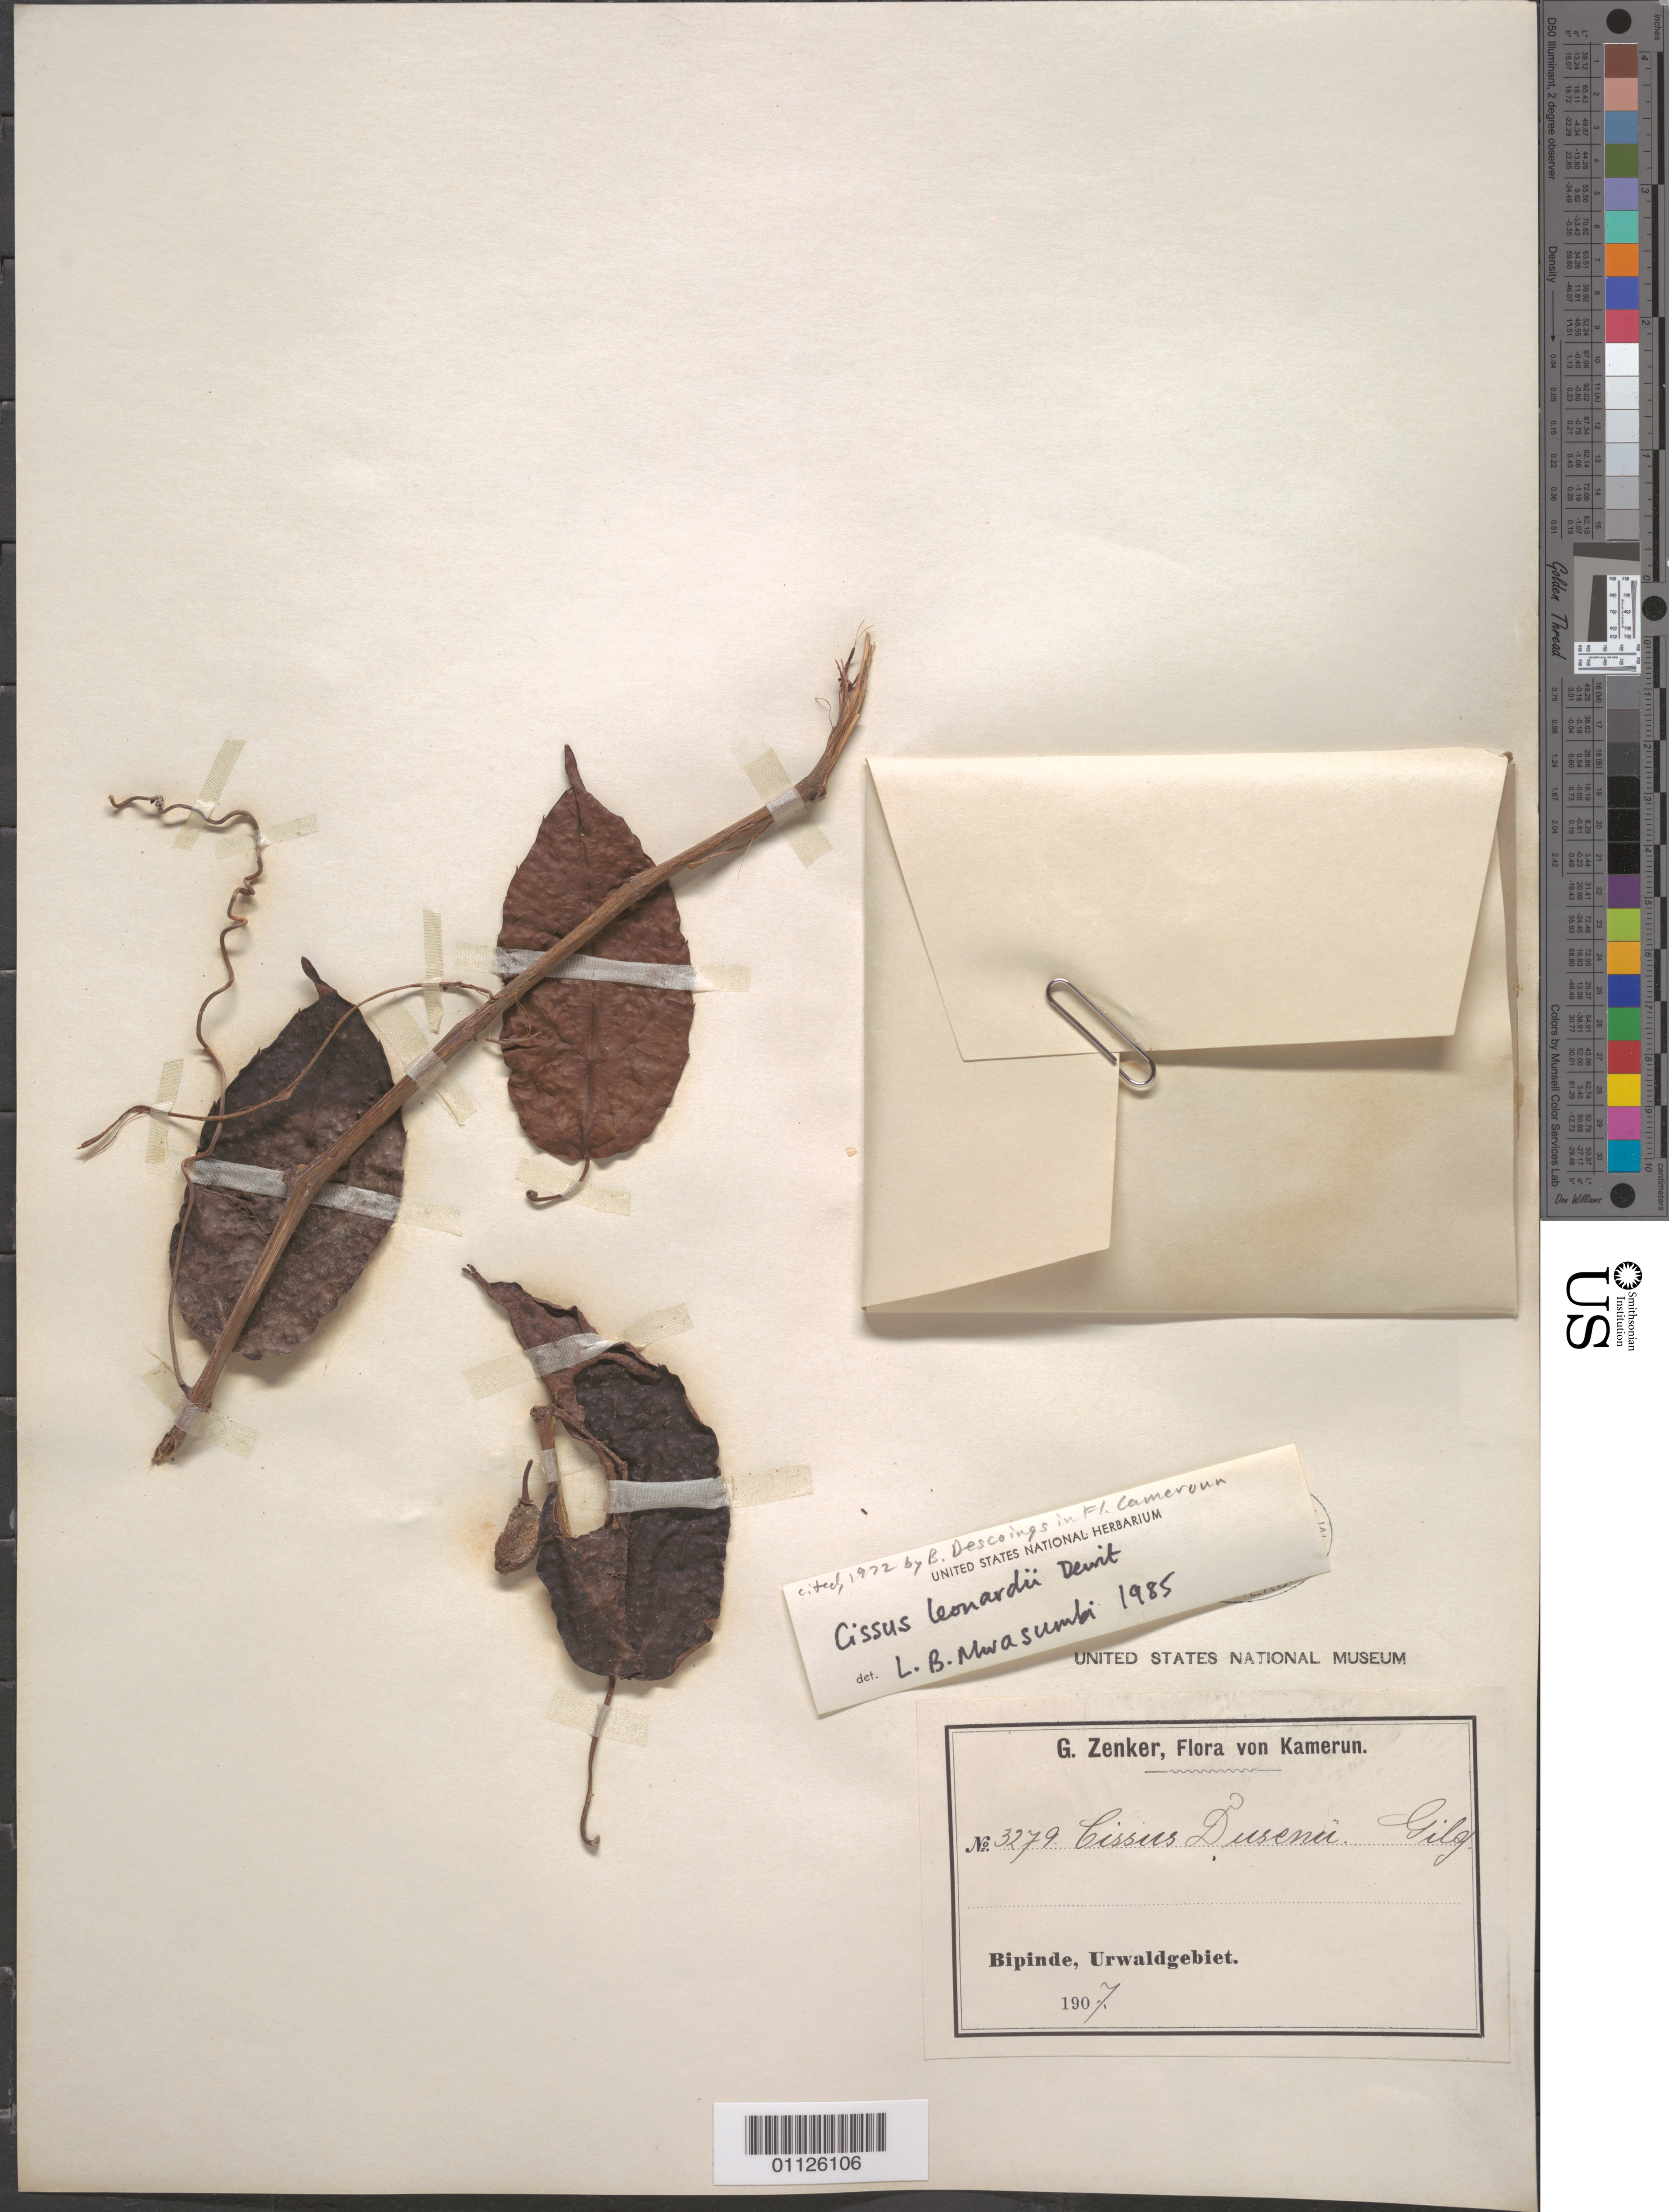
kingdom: Plantae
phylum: Tracheophyta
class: Magnoliopsida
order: Vitales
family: Vitaceae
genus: Cissus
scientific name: Cissus leonardii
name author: Dewit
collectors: G. A. Zenker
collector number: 3279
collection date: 1907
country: Cameroon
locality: Bipinde, Urwaldgebiet.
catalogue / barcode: US 553665